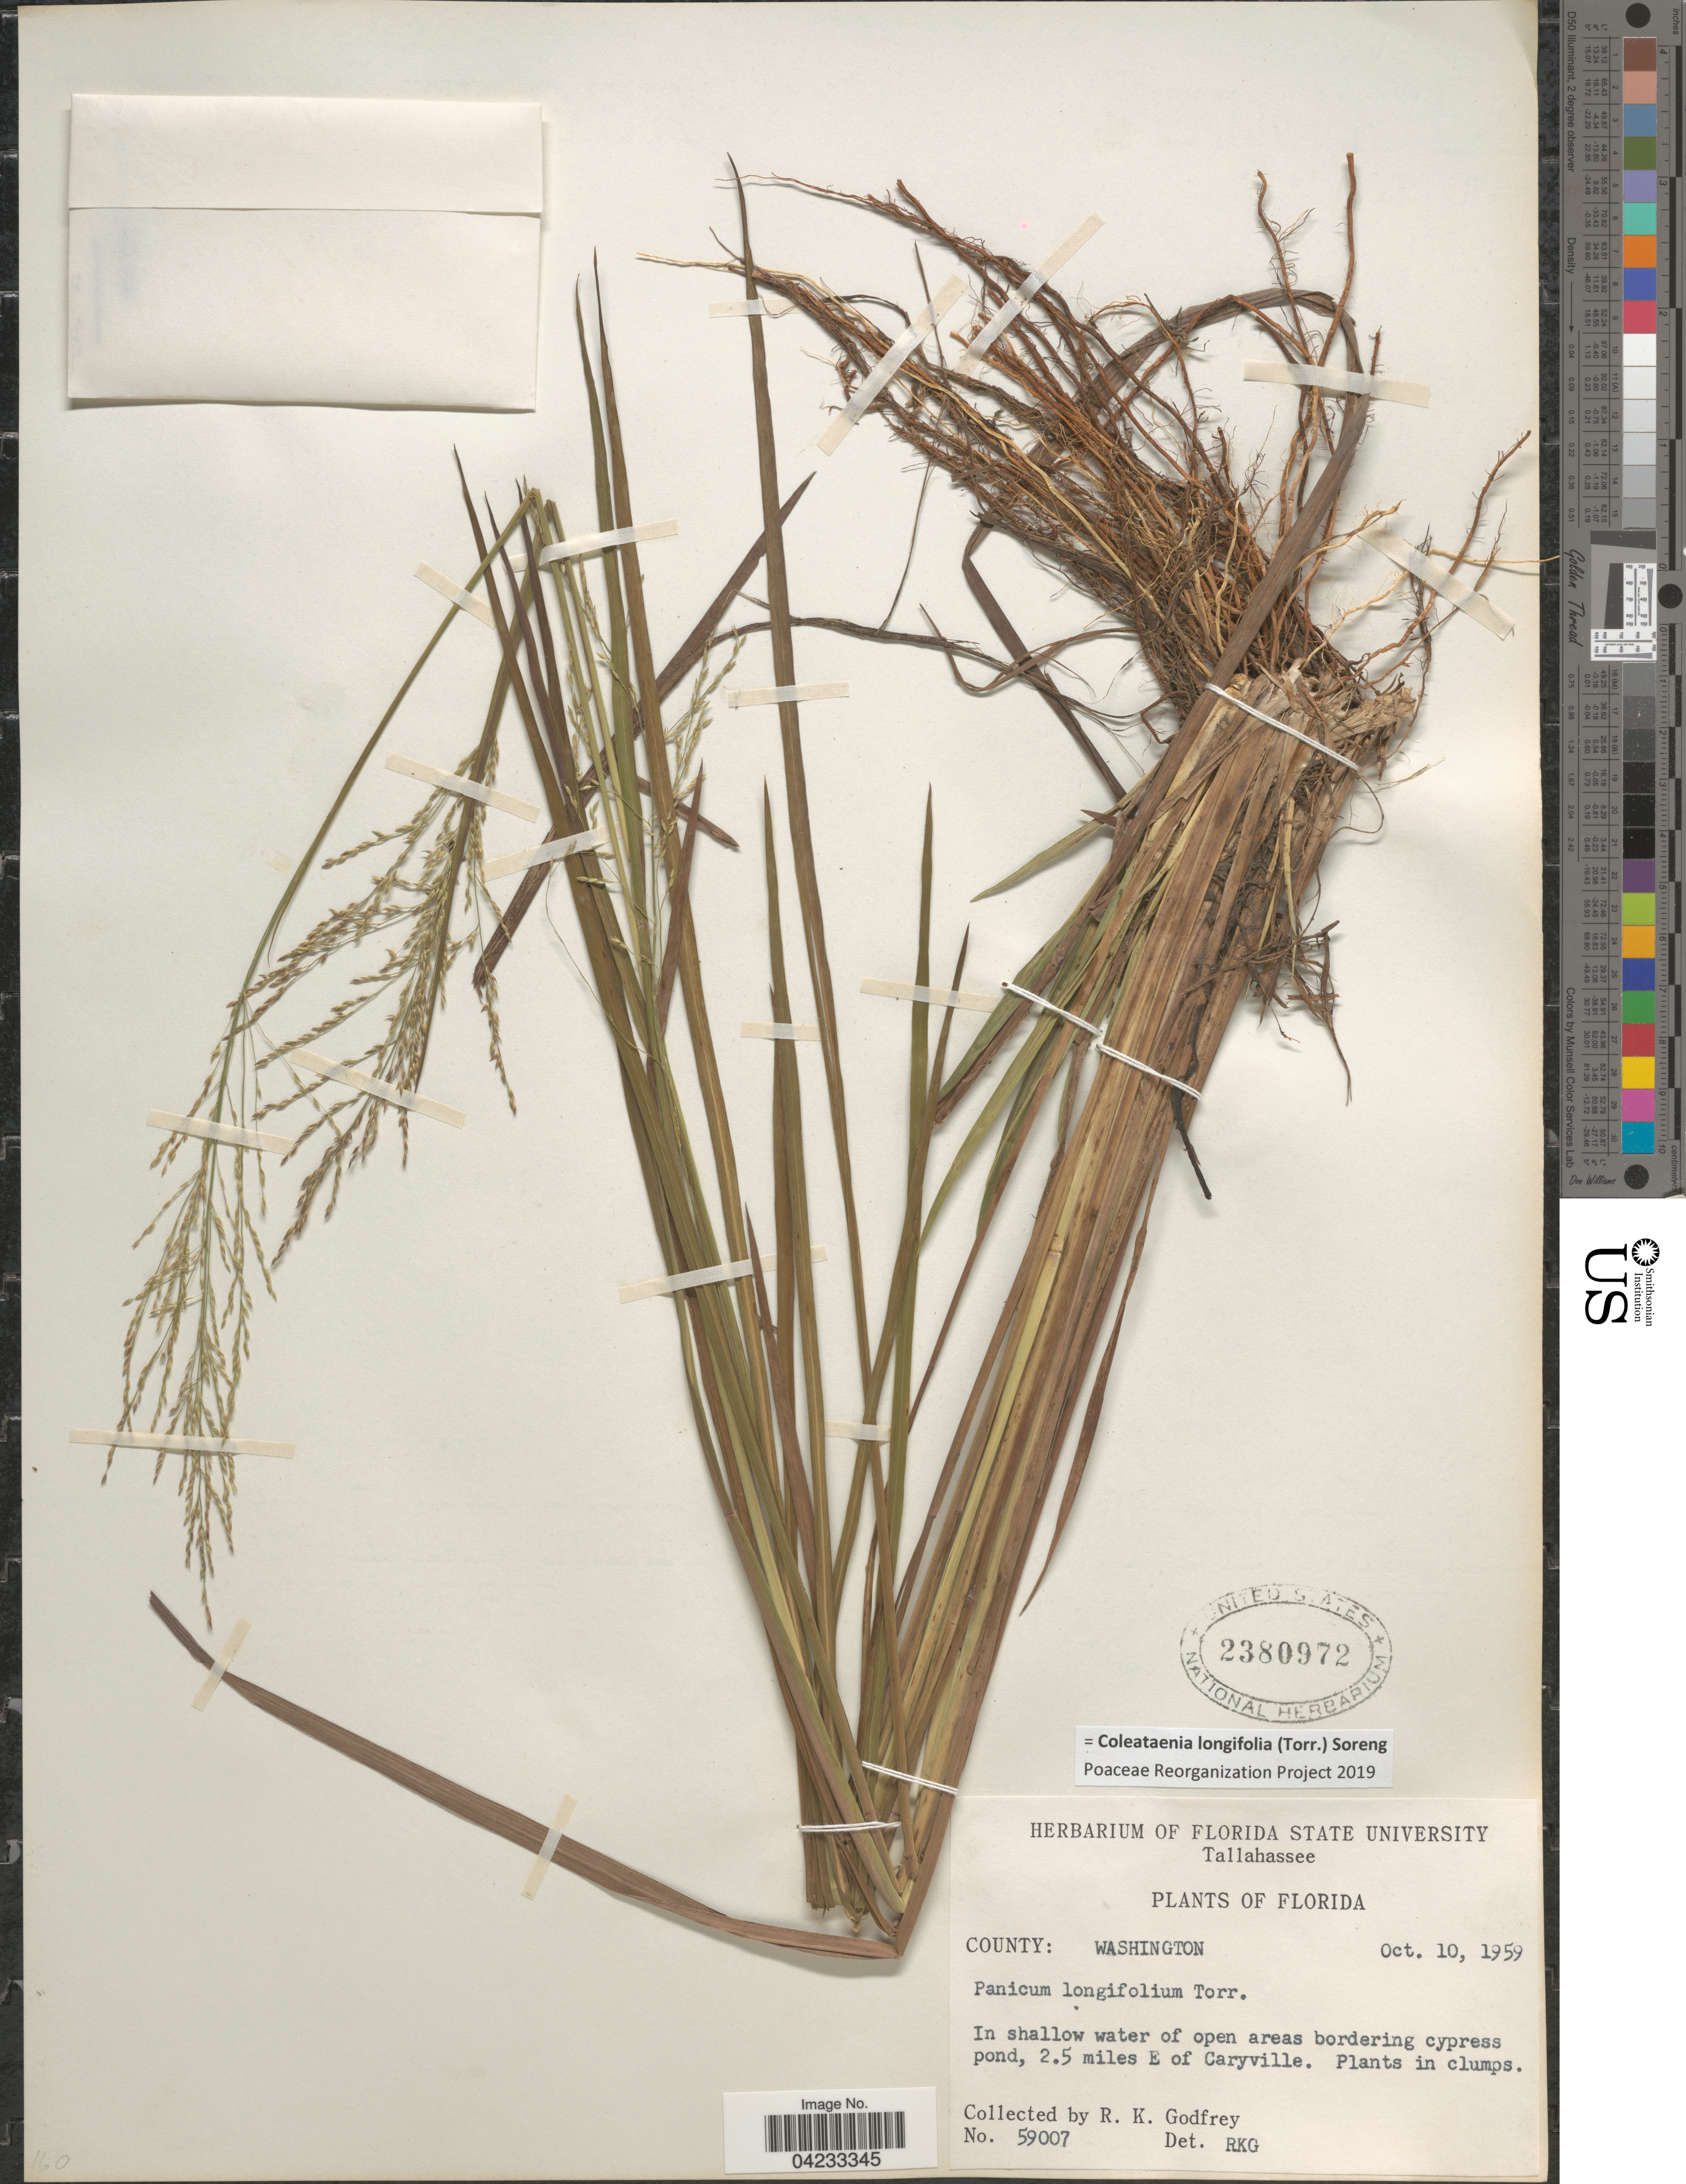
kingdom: Plantae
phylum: Tracheophyta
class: Liliopsida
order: Poales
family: Poaceae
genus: Coleataenia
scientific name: Coleataenia longifolia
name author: (Torr.) Soreng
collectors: R. K. Godfrey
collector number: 59007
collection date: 1959-10-10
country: United States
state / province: Florida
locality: County: Washington. In shallow water of open areas bordering cypress pond, 2.5 miles E of Caryville.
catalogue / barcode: US 2380972